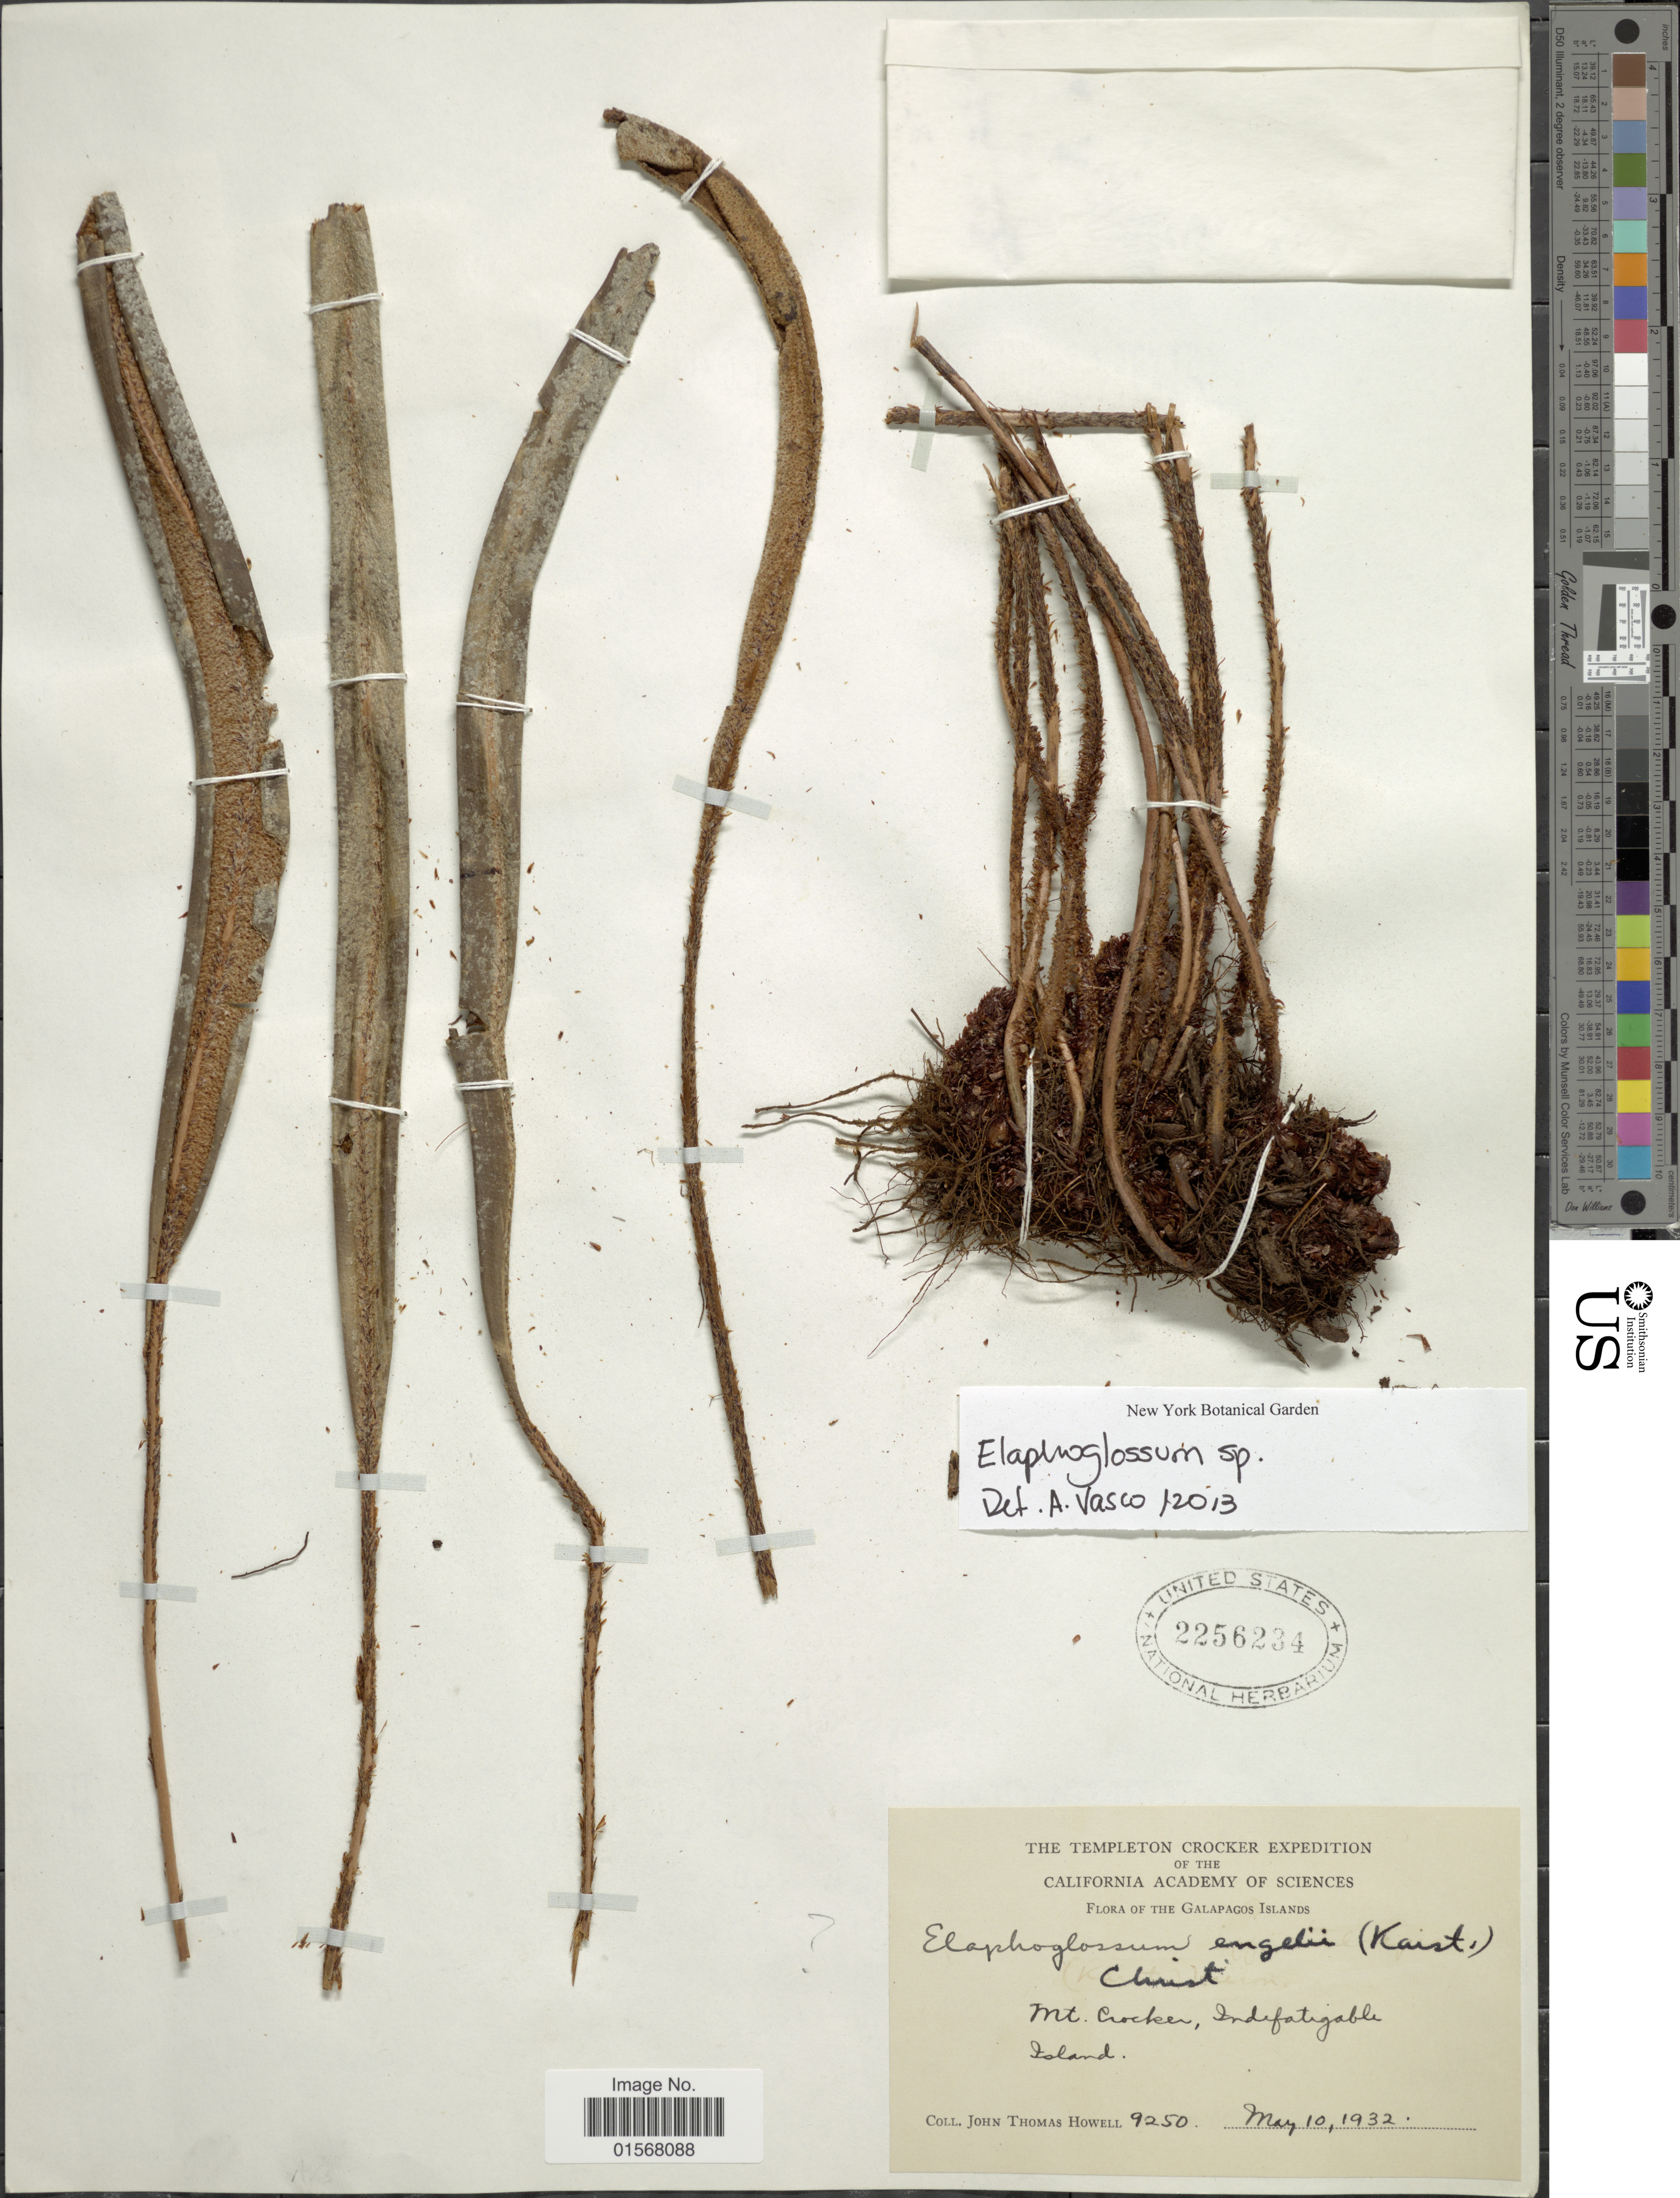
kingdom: Plantae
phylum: Tracheophyta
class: Polypodiopsida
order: Polypodiales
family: Dryopteridaceae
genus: Elaphoglossum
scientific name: Elaphoglossum sp.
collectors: J. T. Howell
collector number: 9250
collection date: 1932-05-10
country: Ecuador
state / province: Colón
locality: Galapagos Islands, Mt. Crocker, Indefatigable Island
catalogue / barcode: US 2256234